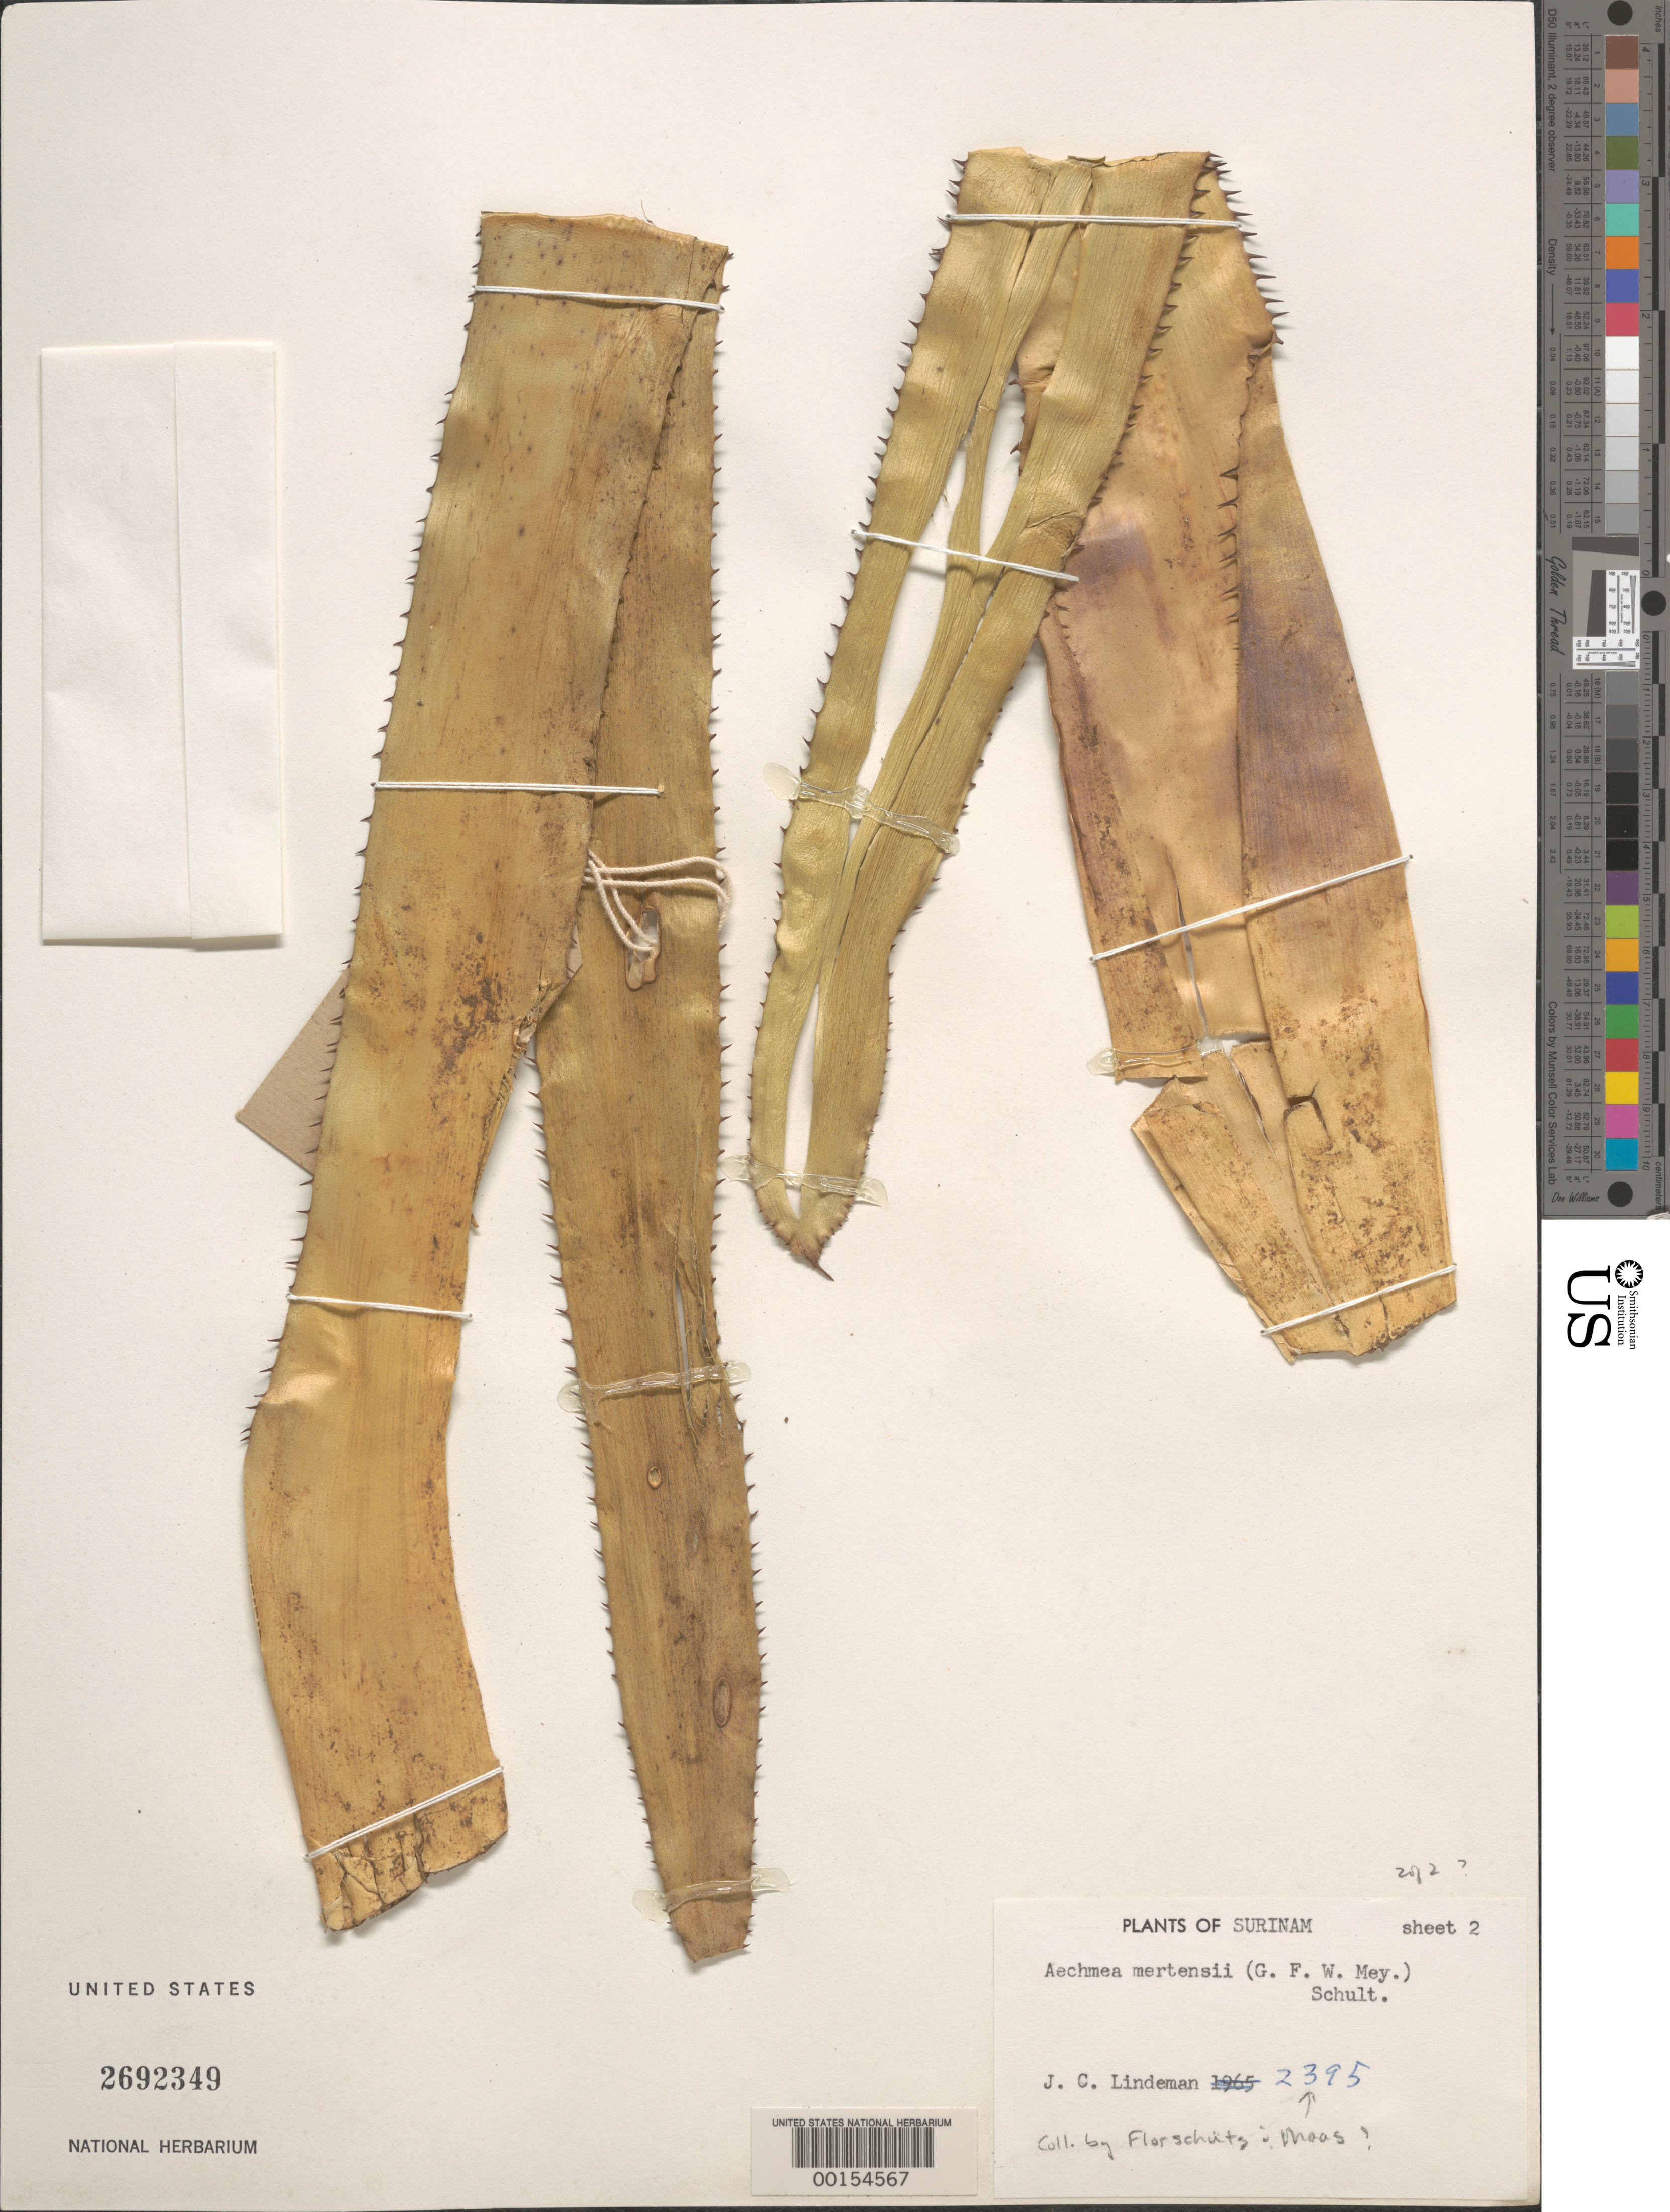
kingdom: Plantae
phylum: Tracheophyta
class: Liliopsida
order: Poales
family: Bromeliaceae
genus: Aechmea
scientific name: Aechmea mertensii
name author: (G. Mey.) Schult. & Schult. f.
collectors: Florschütz, -- Maas & J. C. Lindeman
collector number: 2395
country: Suriname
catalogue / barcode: US 2692349